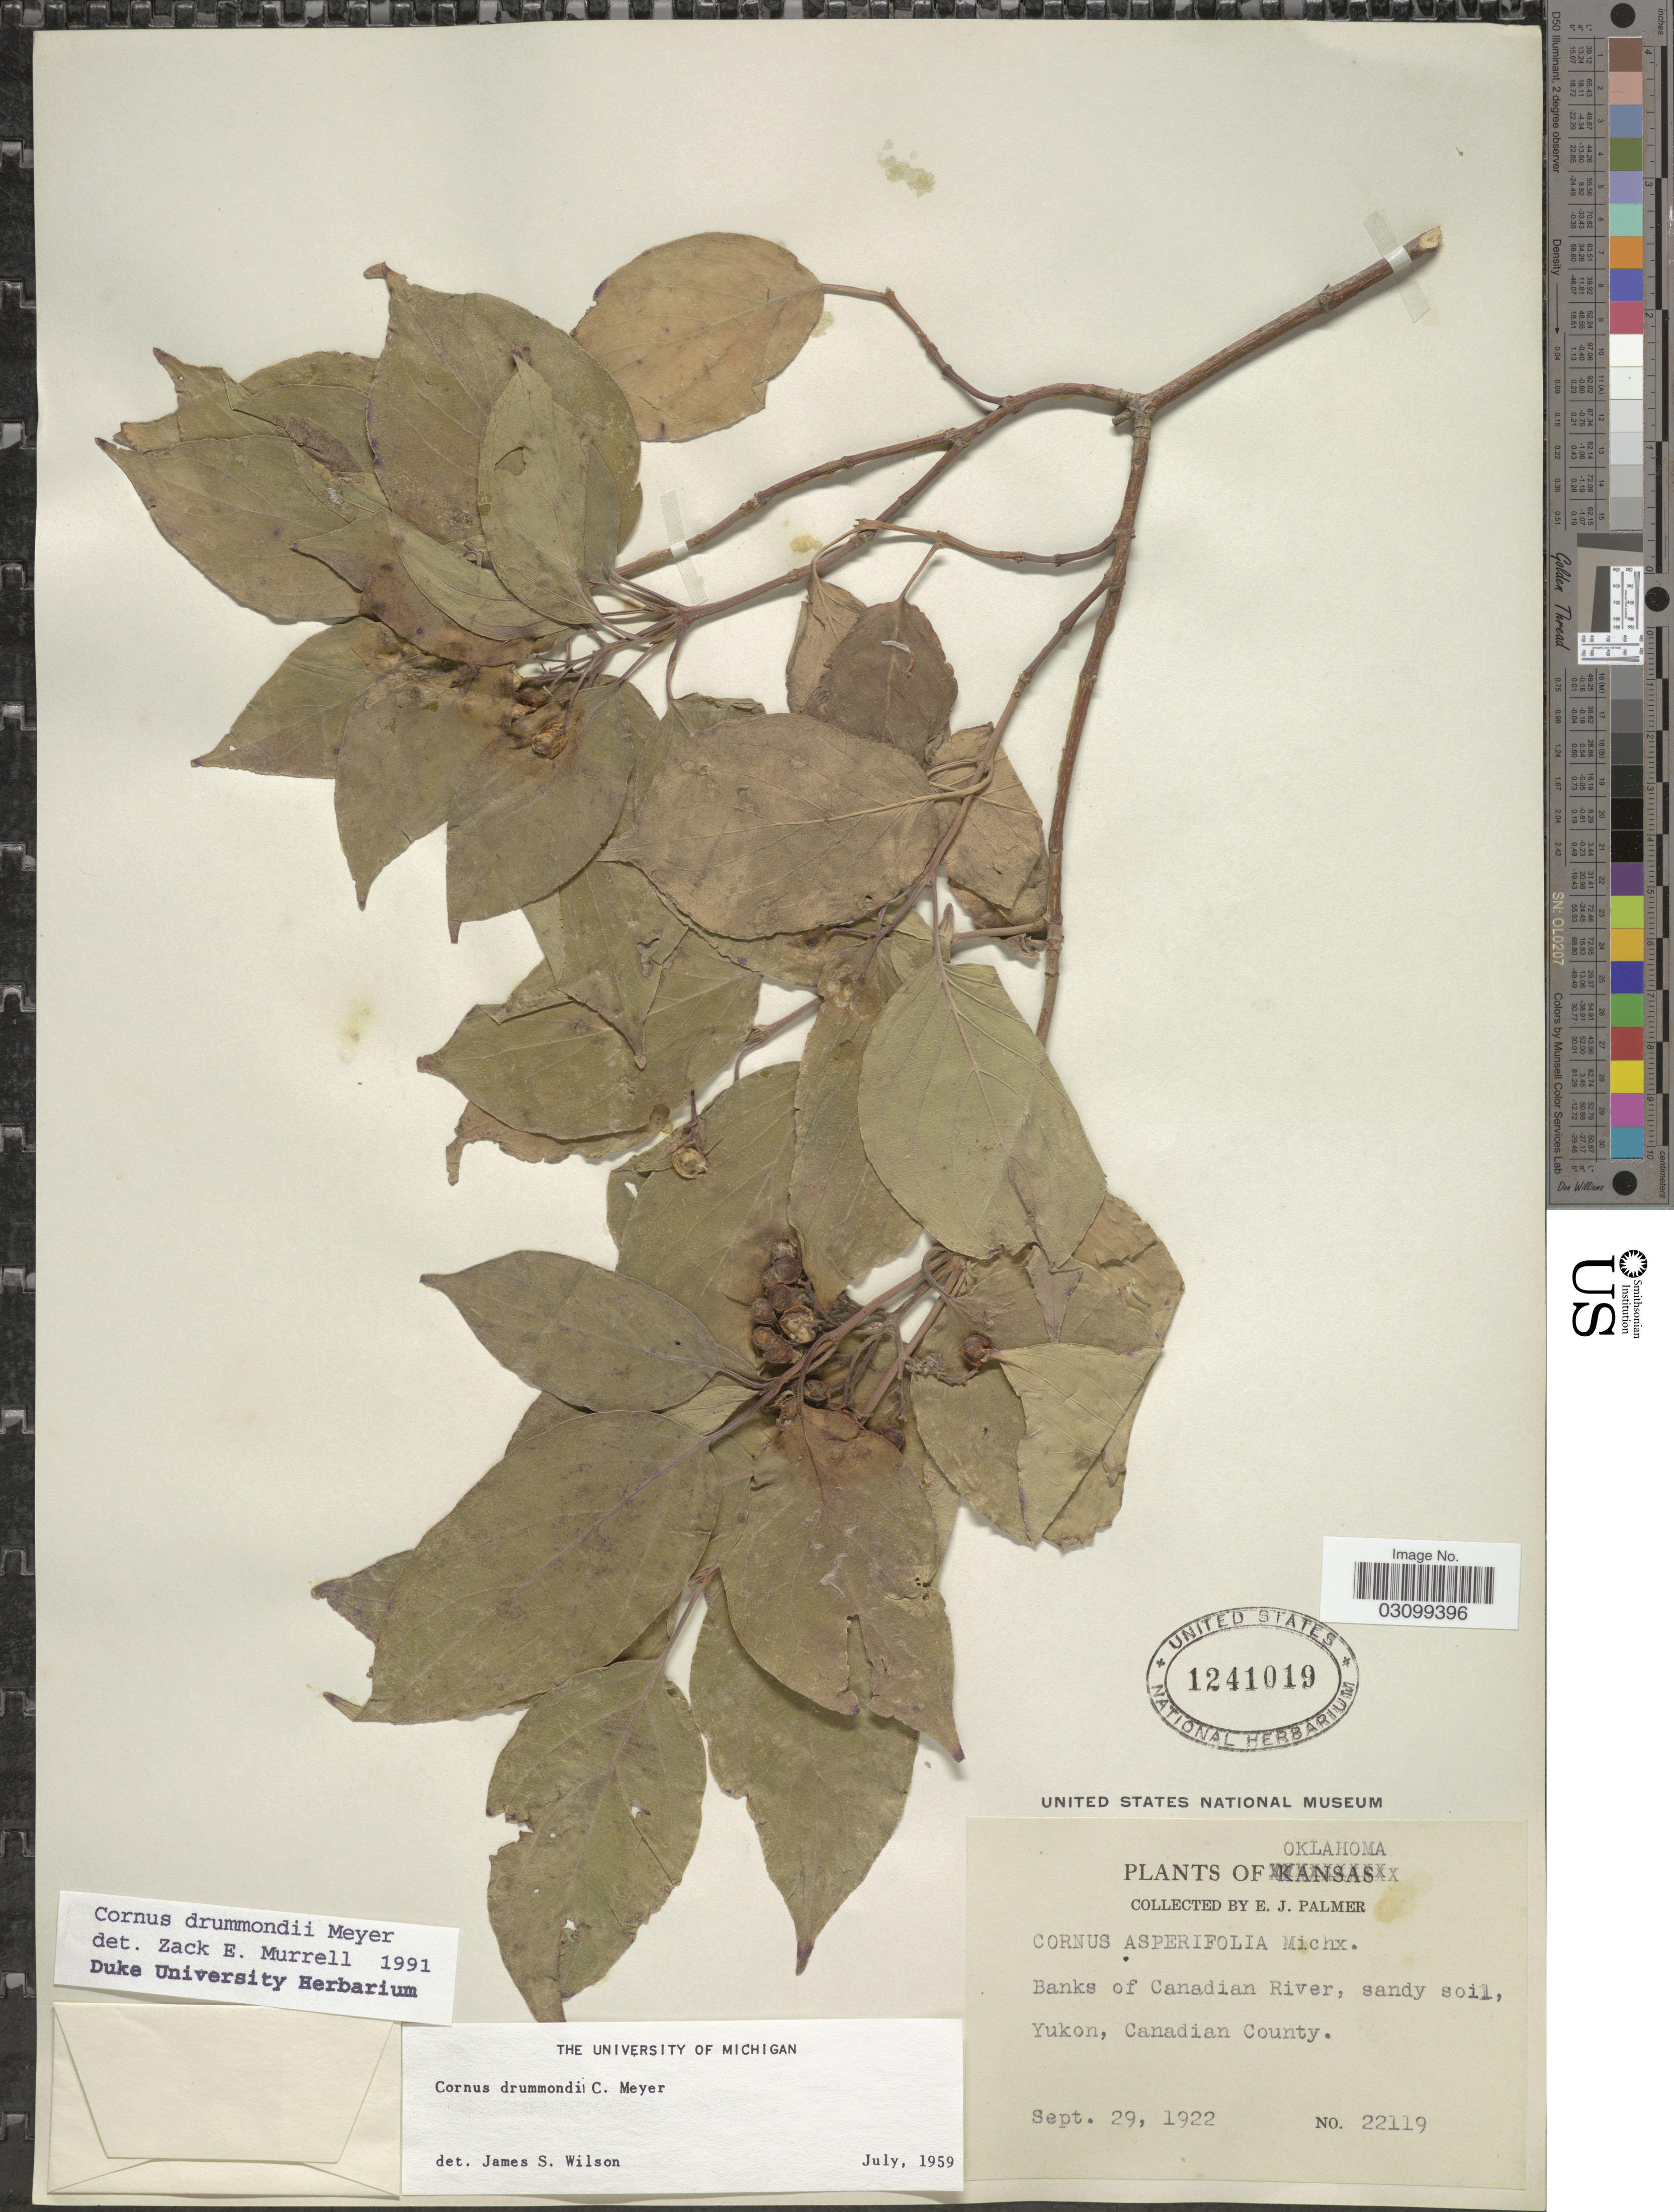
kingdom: Plantae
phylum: Tracheophyta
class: Magnoliopsida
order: Cornales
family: Cornaceae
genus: Cornus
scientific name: Cornus drummondii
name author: C.A. Mey.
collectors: E. J. Palmer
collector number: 22119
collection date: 1922-09-29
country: United States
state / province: Oklahoma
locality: Banks of Canadian River, sandy soil, Yukon, Canadian County.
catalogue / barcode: US 1241019